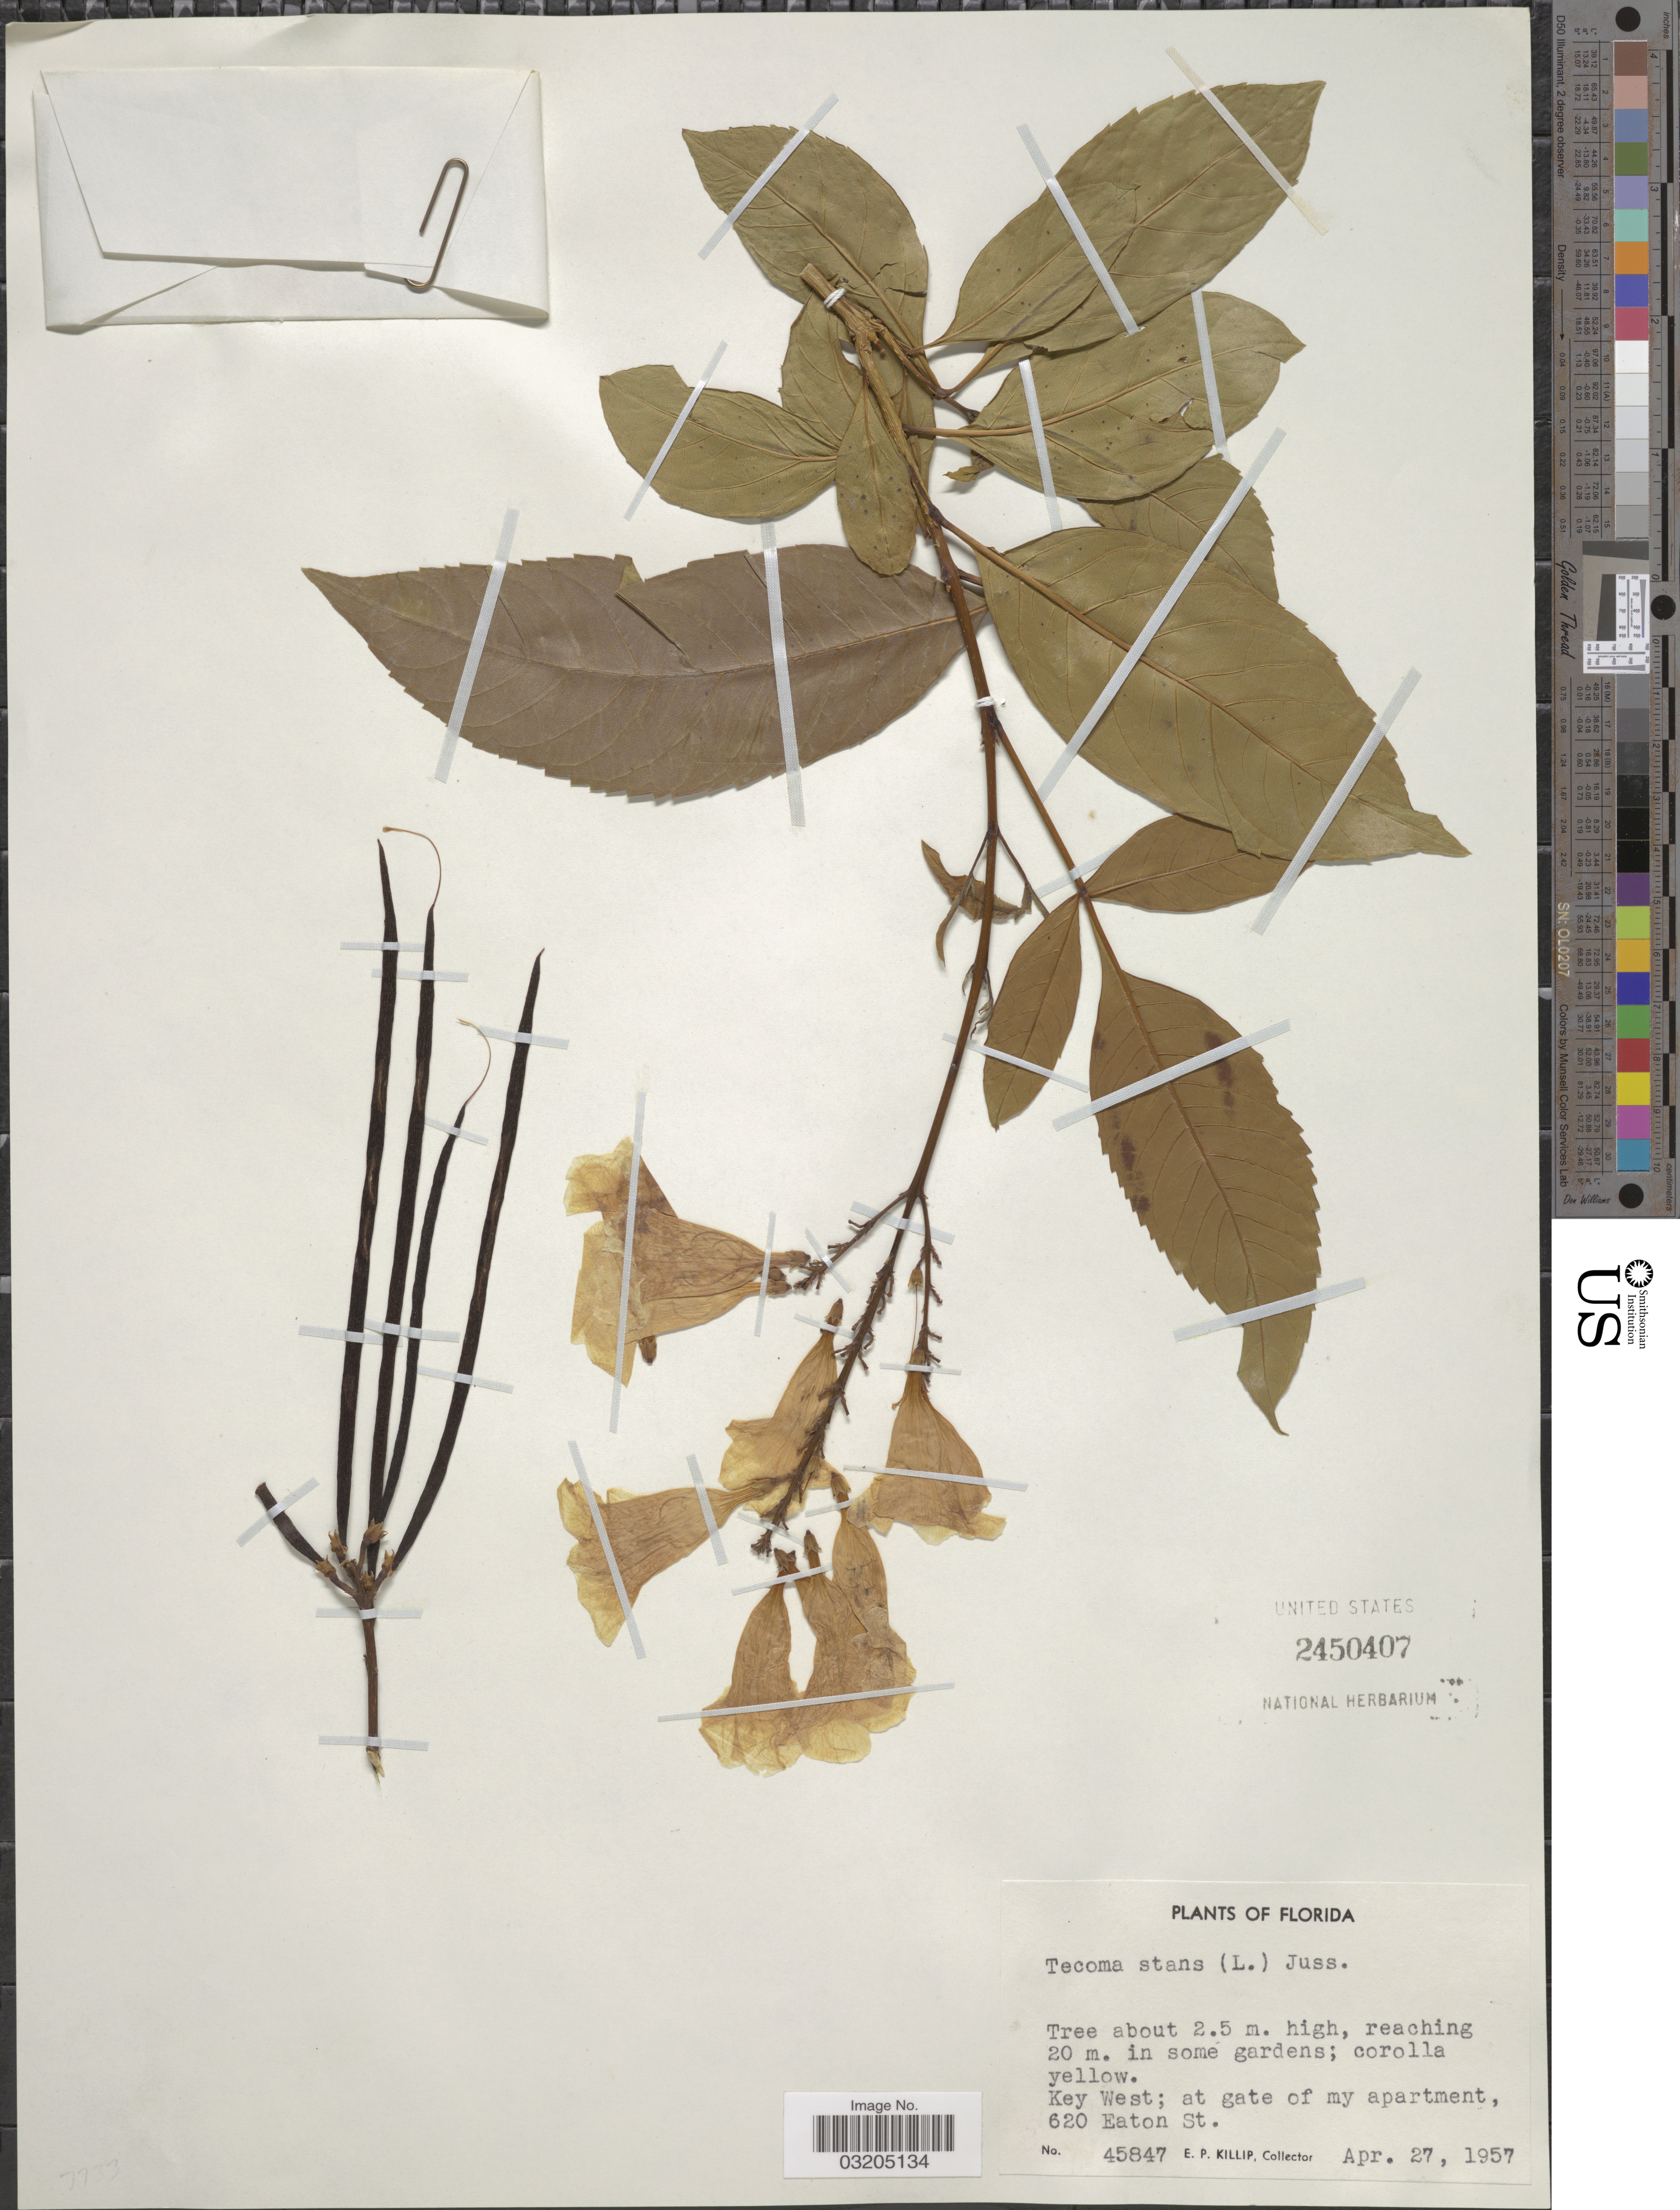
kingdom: Plantae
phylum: Tracheophyta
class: Magnoliopsida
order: Lamiales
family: Bignoniaceae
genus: Tecoma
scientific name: Tecoma stans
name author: (L.) Juss. ex Kunth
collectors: E. P. Killip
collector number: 45847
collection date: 1957-04-27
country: United States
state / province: Florida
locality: Key West; at gate of my apartment, 620 Eaton St.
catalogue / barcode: US 2450407